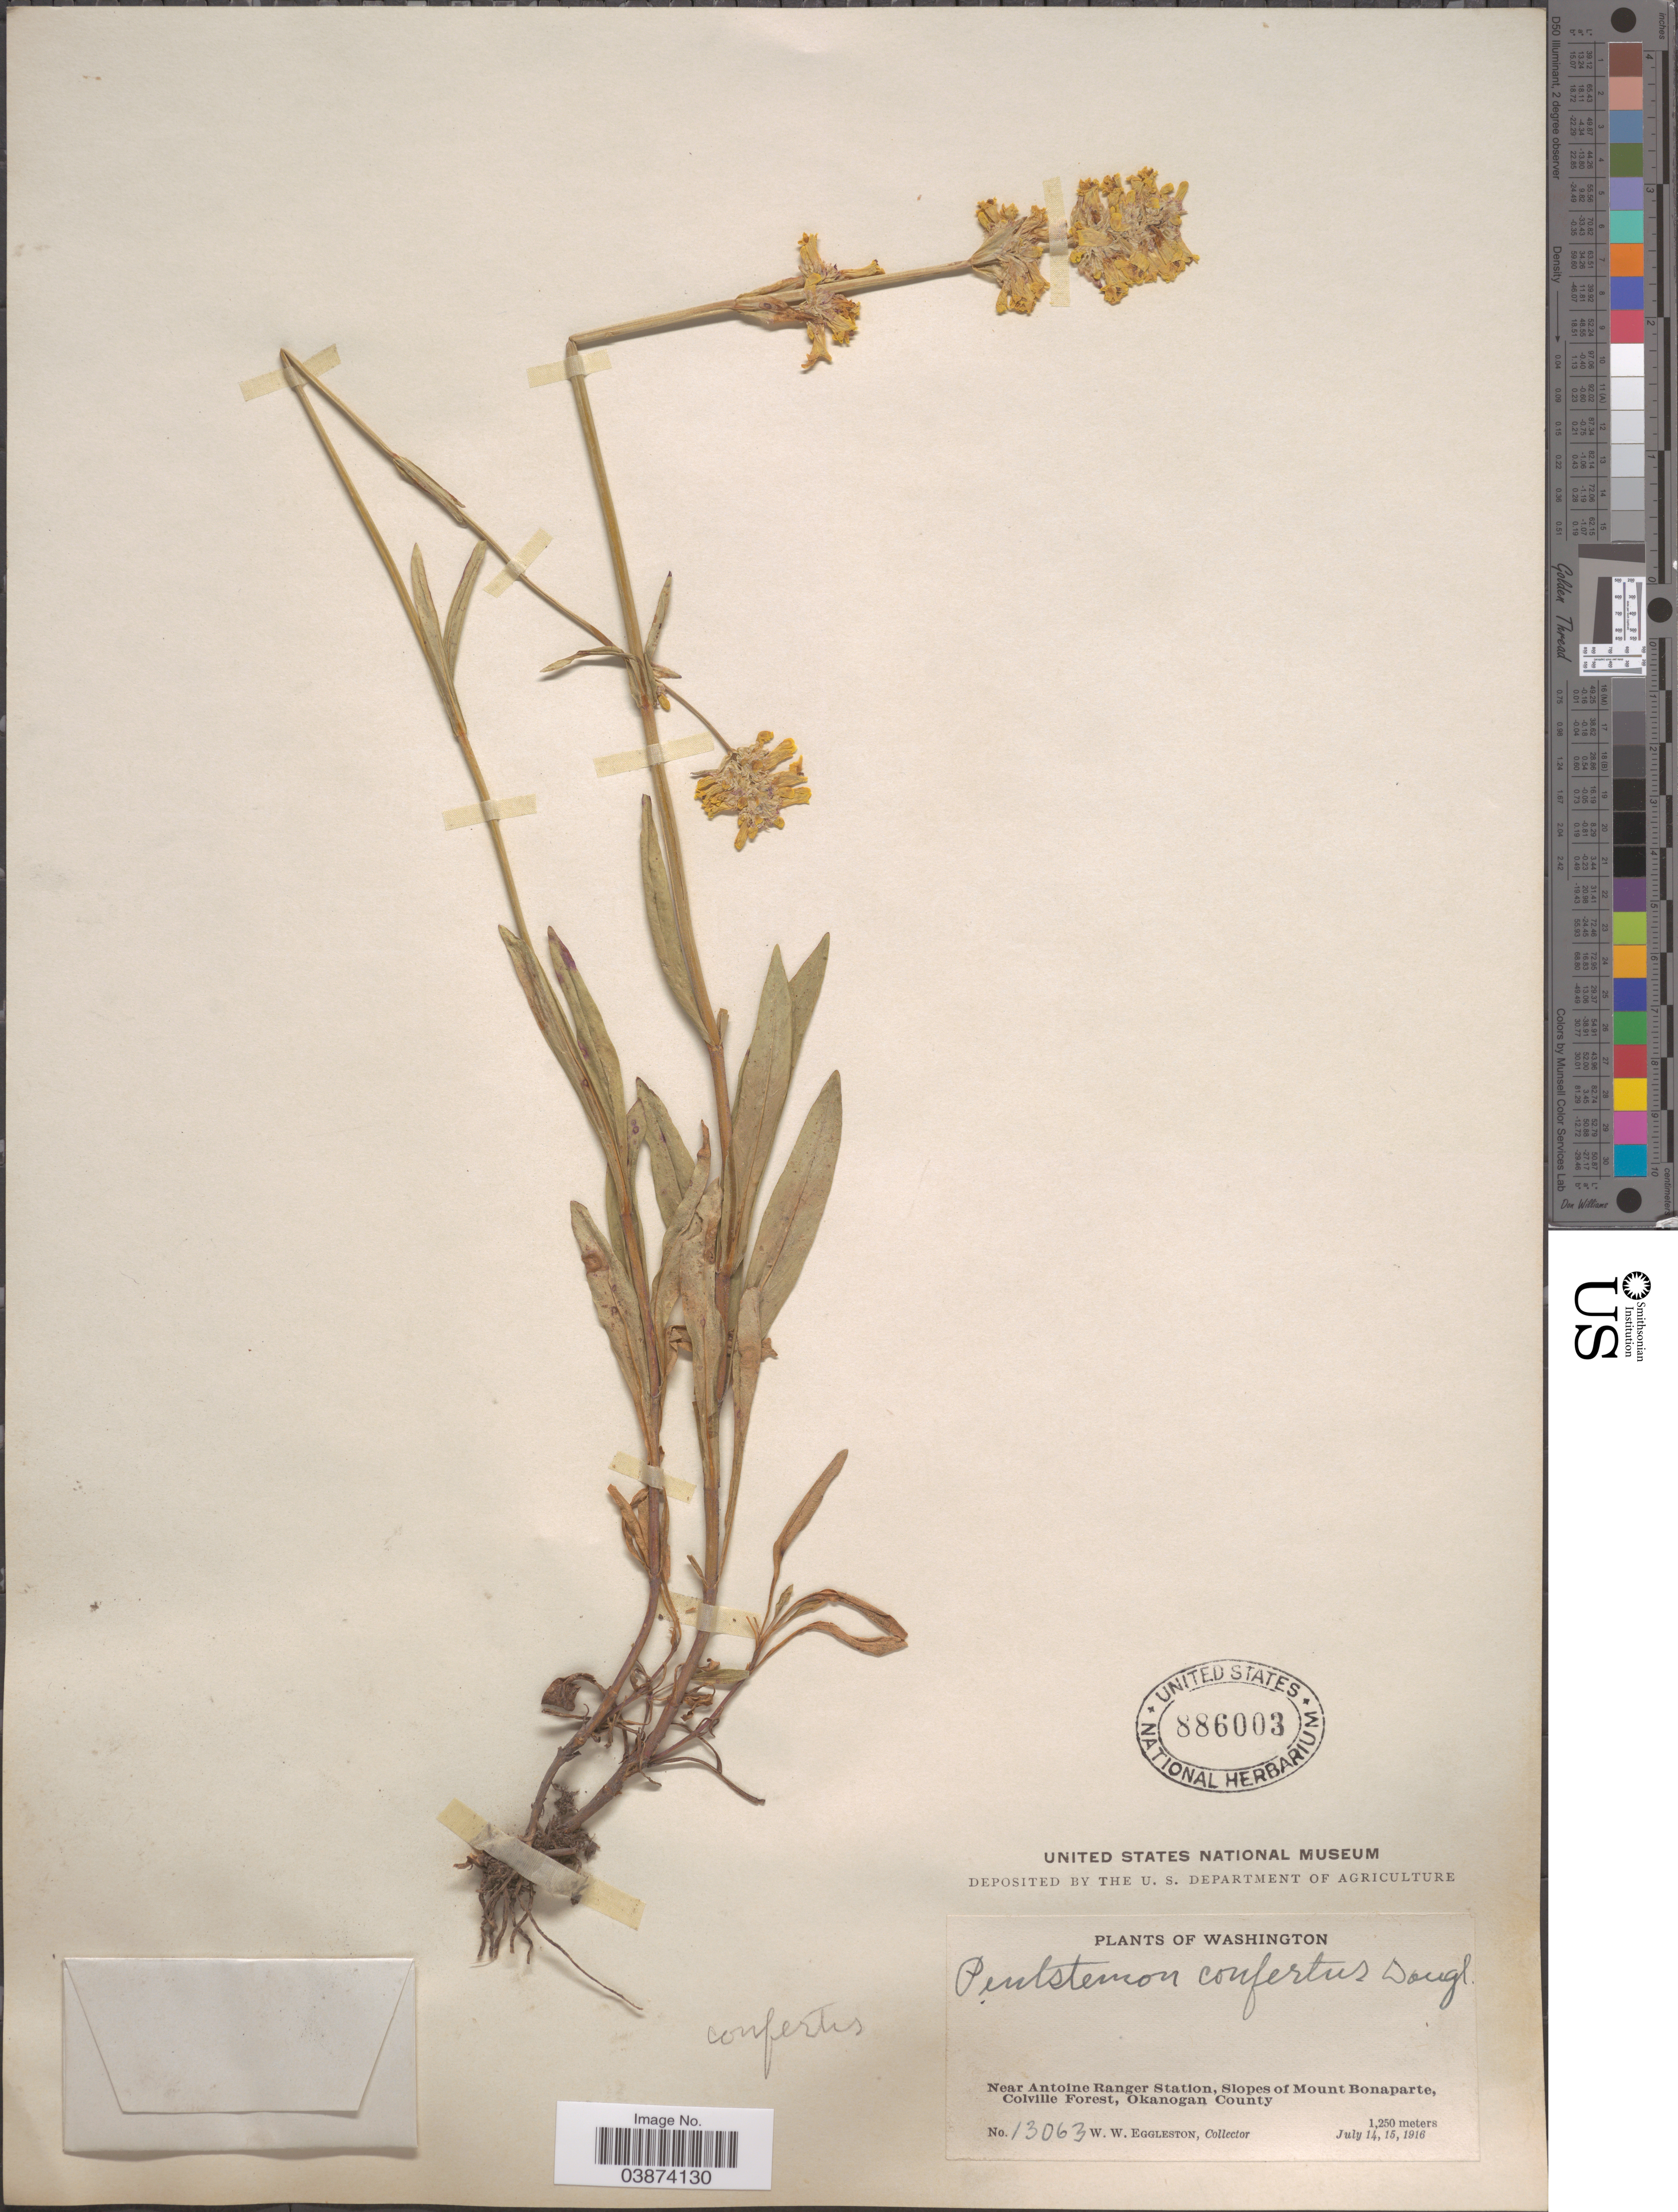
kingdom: Plantae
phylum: Tracheophyta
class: Magnoliopsida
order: Lamiales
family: Plantaginaceae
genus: Penstemon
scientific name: Penstemon confertus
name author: Douglas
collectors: W. W. Eggleston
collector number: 13063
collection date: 1916-07-14/1916-07-15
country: United States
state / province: Washington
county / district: Okanogan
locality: Near Antoine Ranger Station, Slopes of Mount Bonaparte, Colville Forest, Okanogan County.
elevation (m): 1250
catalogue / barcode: US 886003